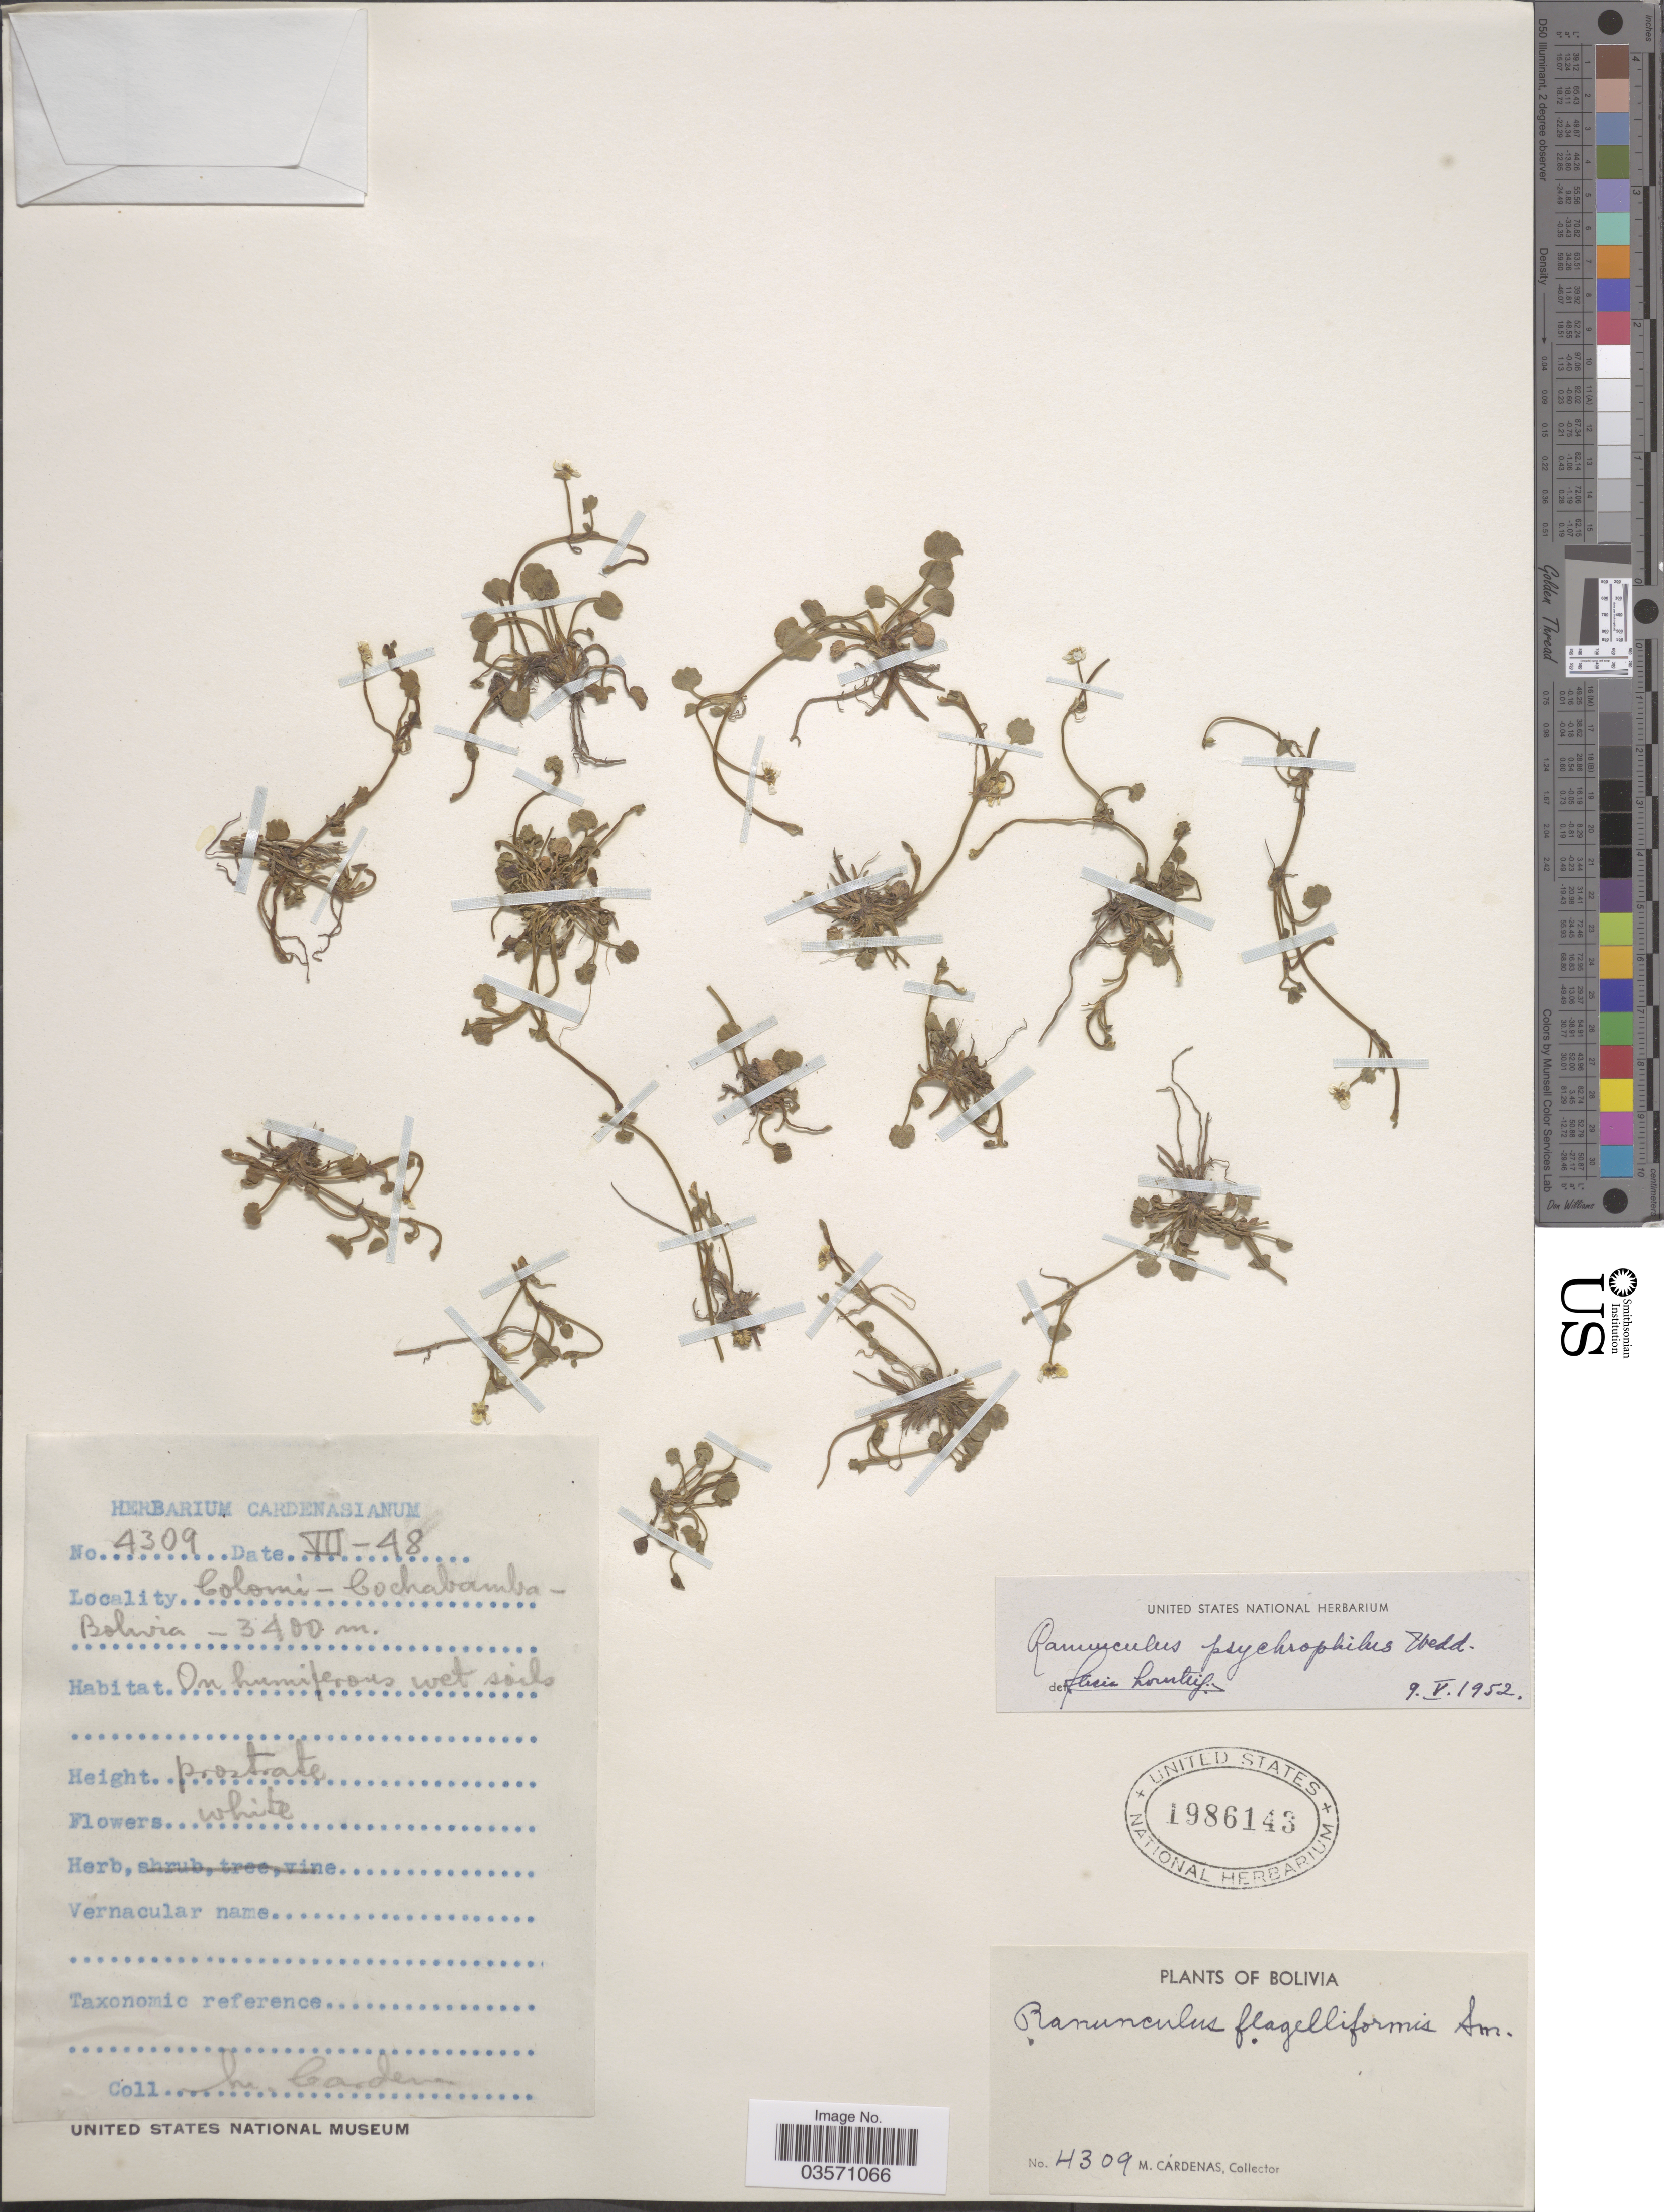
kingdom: Plantae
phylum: Tracheophyta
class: Magnoliopsida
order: Ranunculales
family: Ranunculaceae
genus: Ranunculus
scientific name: Ranunculus psychrophilus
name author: Wedd.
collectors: M. Cárdenas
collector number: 4309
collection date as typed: Transcribed d/m/y: /3/48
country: Bolivia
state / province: Cochabamba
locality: Colomi.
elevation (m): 3400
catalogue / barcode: US 1986143